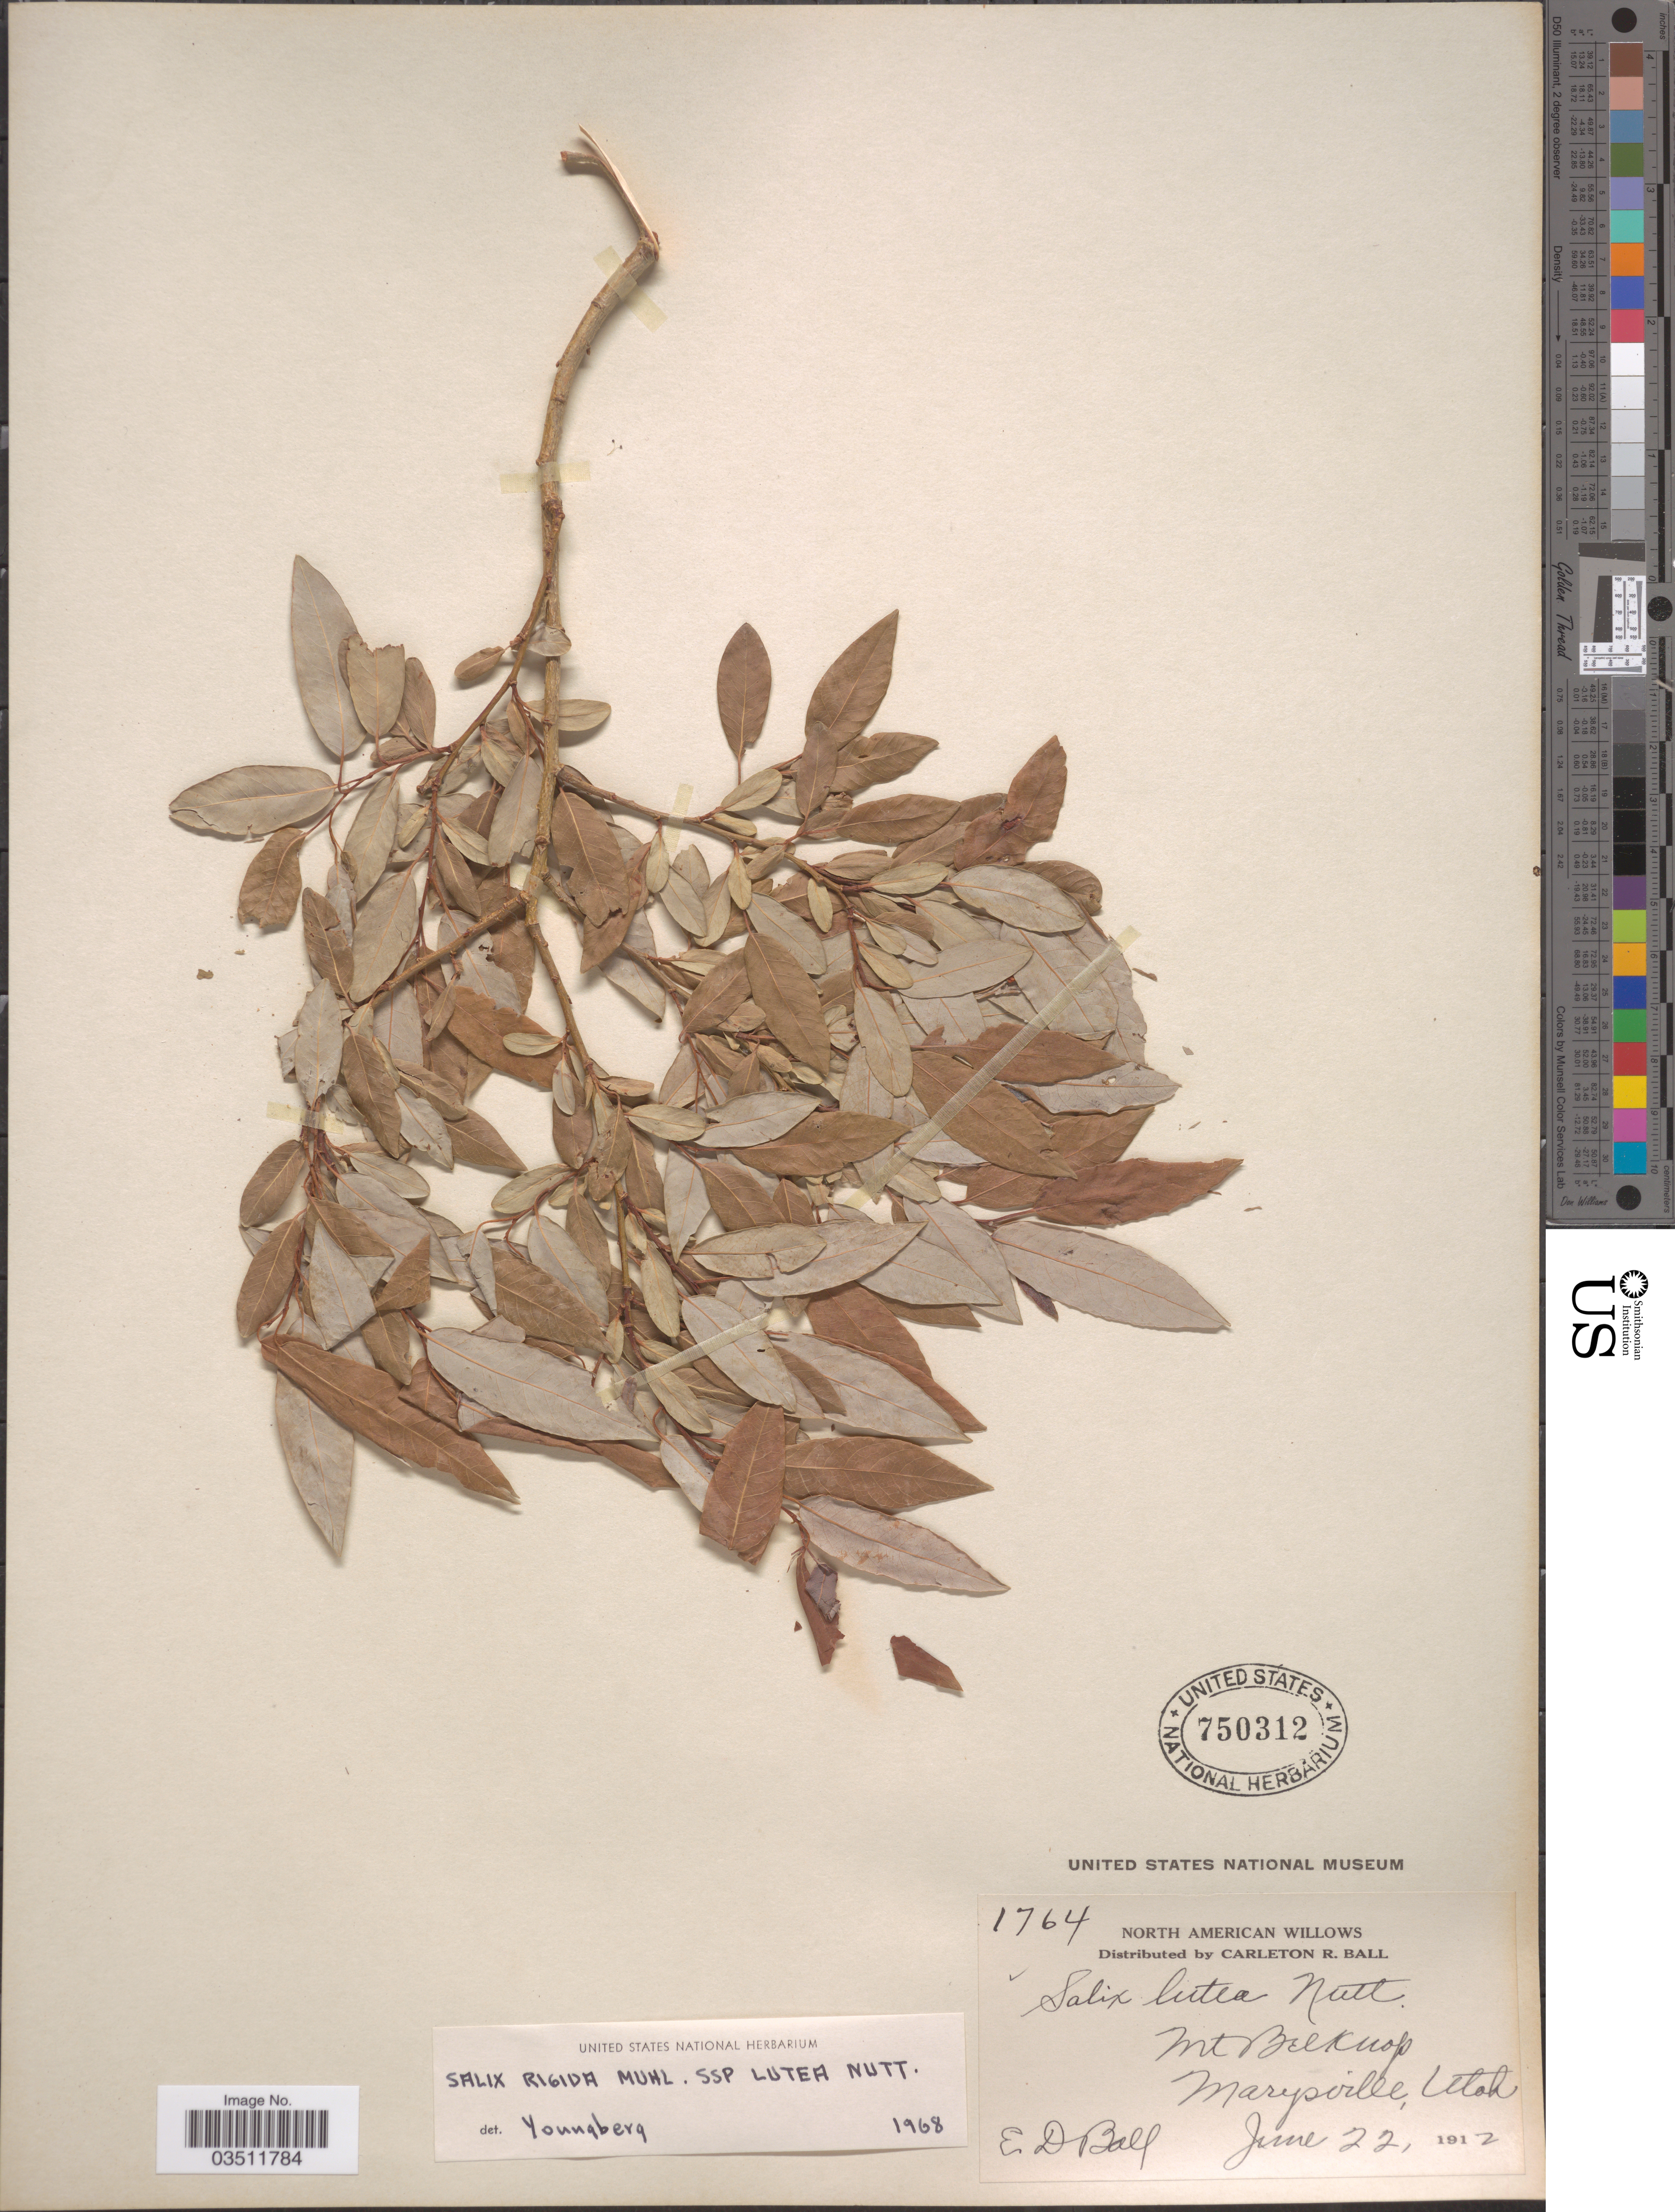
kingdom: Plantae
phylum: Tracheophyta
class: Magnoliopsida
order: Malpighiales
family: Salicaceae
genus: Salix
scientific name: Salix lutea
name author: Nutt.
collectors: C. R. Ball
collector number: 1764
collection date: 1912-06-22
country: United States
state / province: Utah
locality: Mt Belknap. Marysville.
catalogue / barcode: US 750312